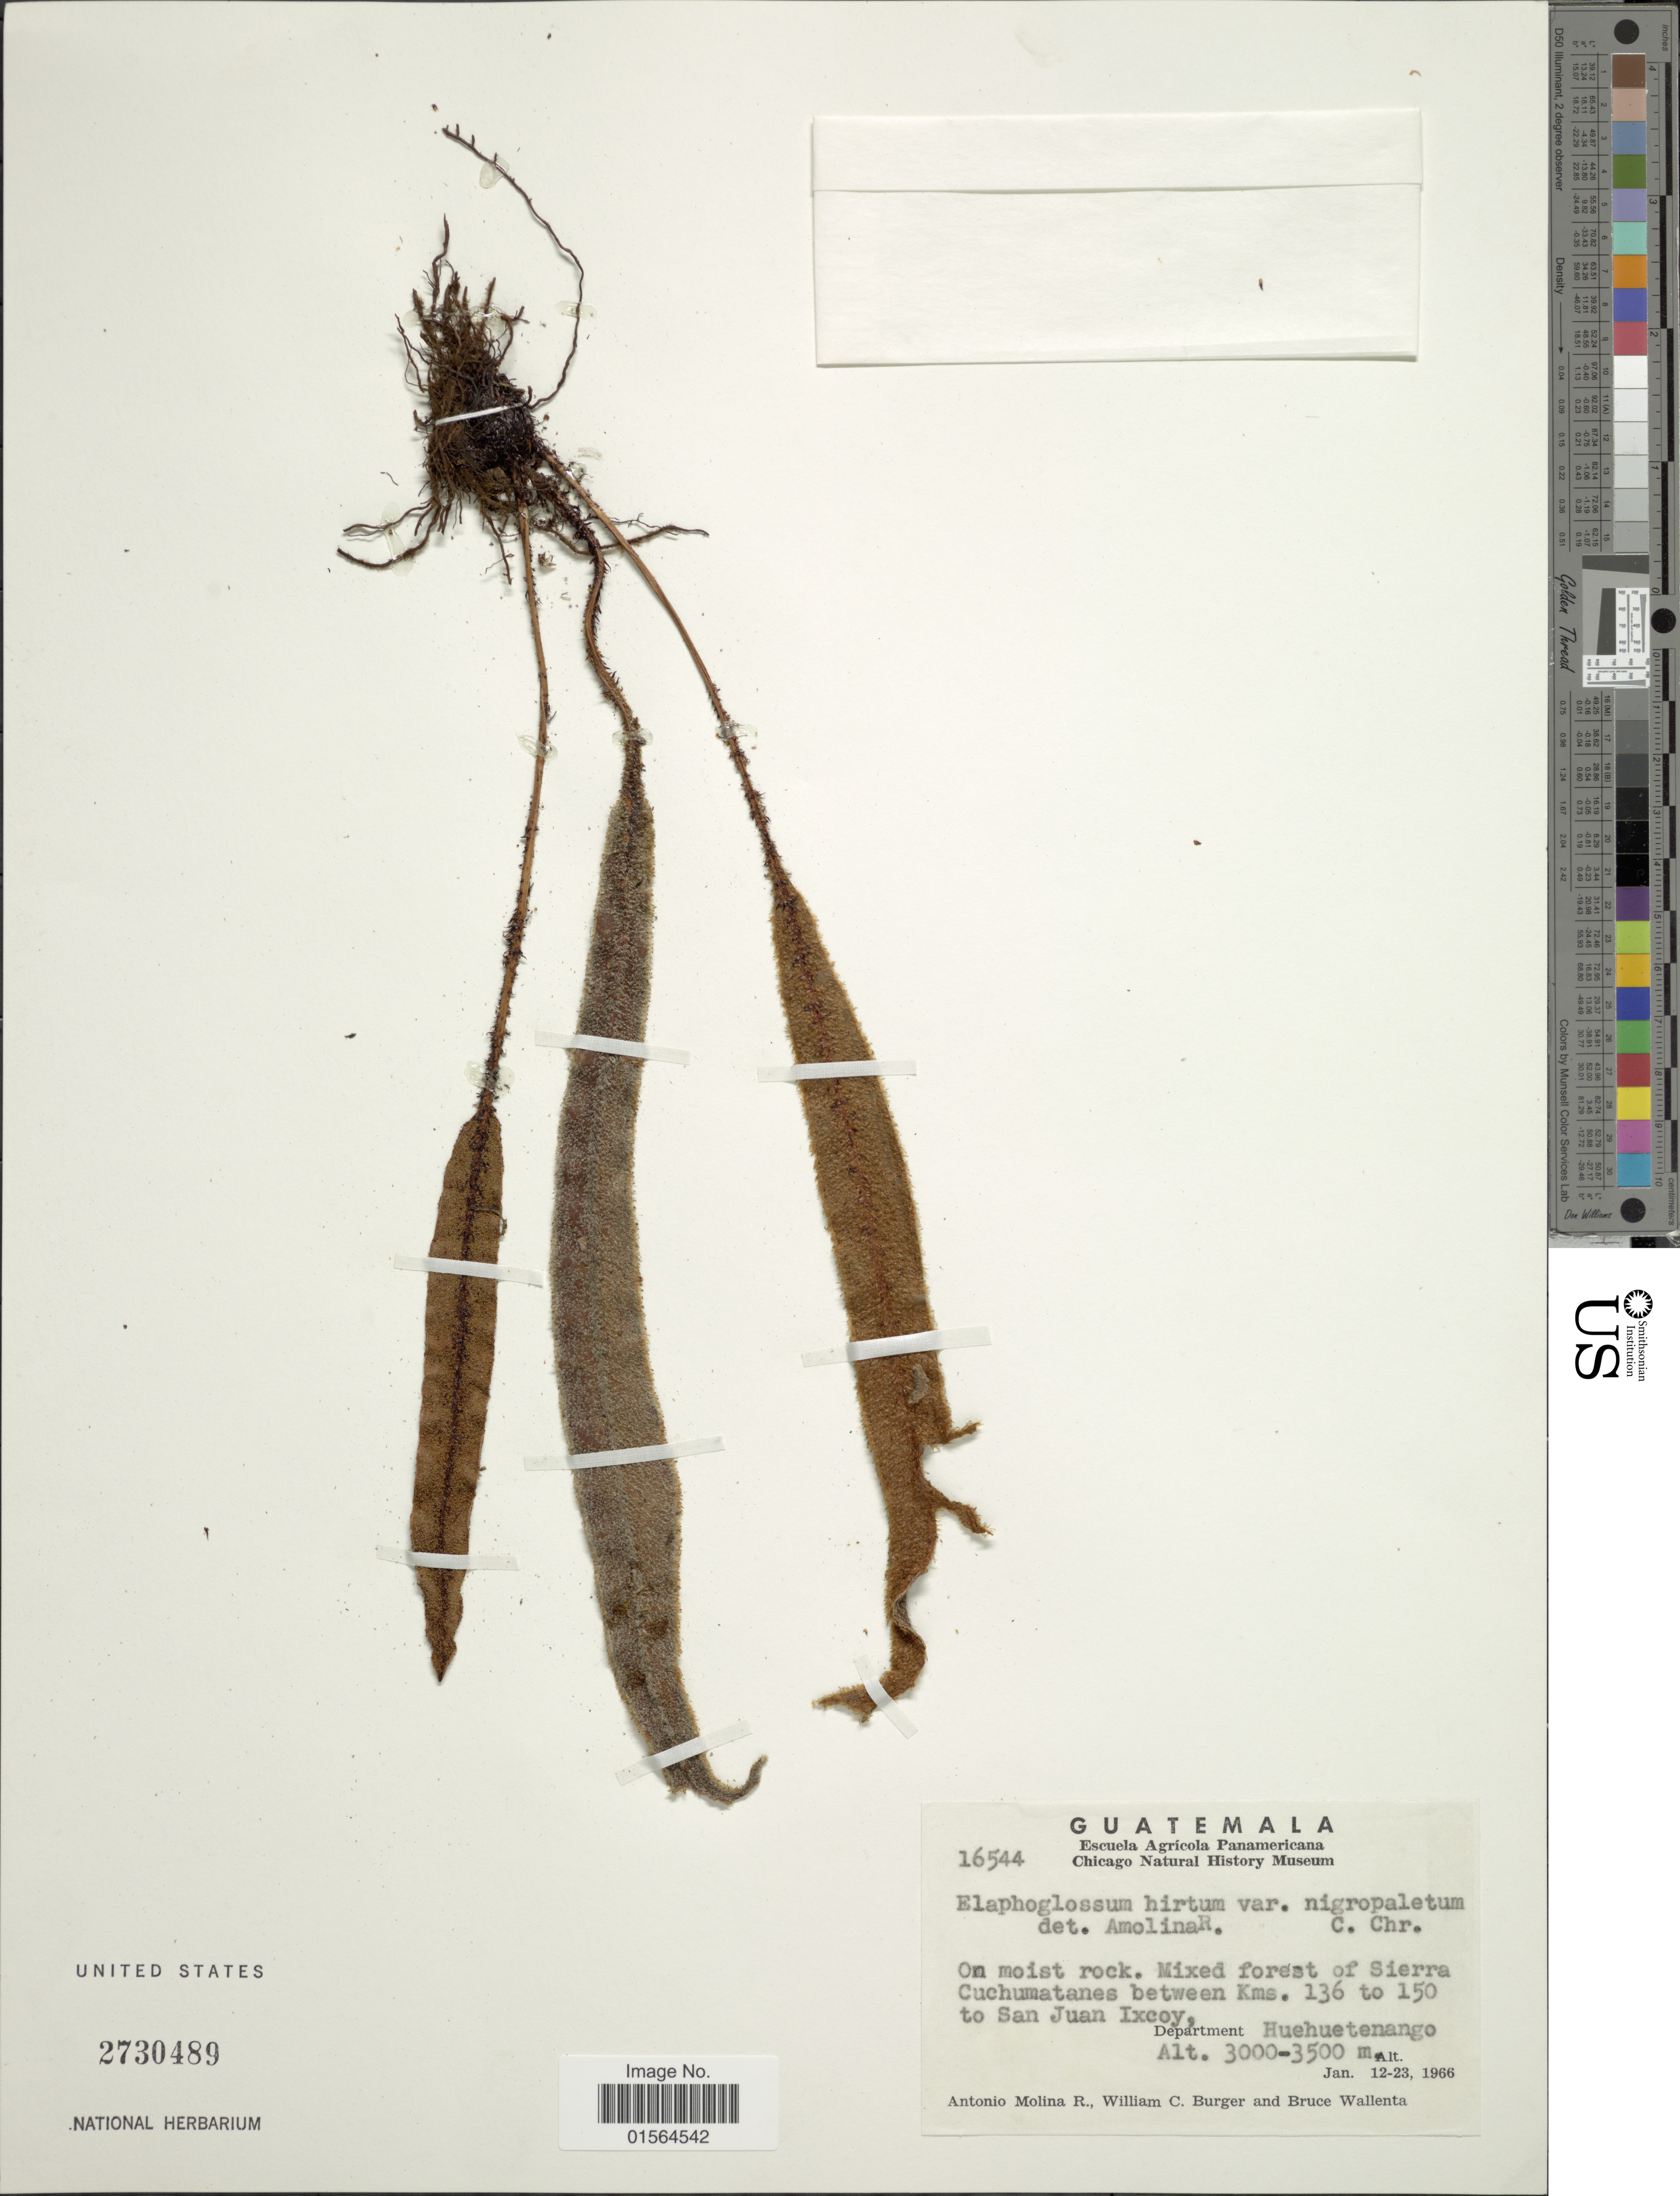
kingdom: Plantae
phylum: Tracheophyta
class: Polypodiopsida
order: Polypodiales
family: Dryopteridaceae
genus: Elaphoglossum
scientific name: Elaphoglossum paleaceum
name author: (Hook. & Grev.) Sledge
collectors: A. Molina R., W. Burger & B. Wallenta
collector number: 16544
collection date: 1966-01-12/1966-01-23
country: Guatemala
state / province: Huehuetenango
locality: On moist rock, Mixed forest of Sierra Cuchumatanes between Kms. 136 to 150 to San Juan Ixcoy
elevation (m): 3000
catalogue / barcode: US 2730489